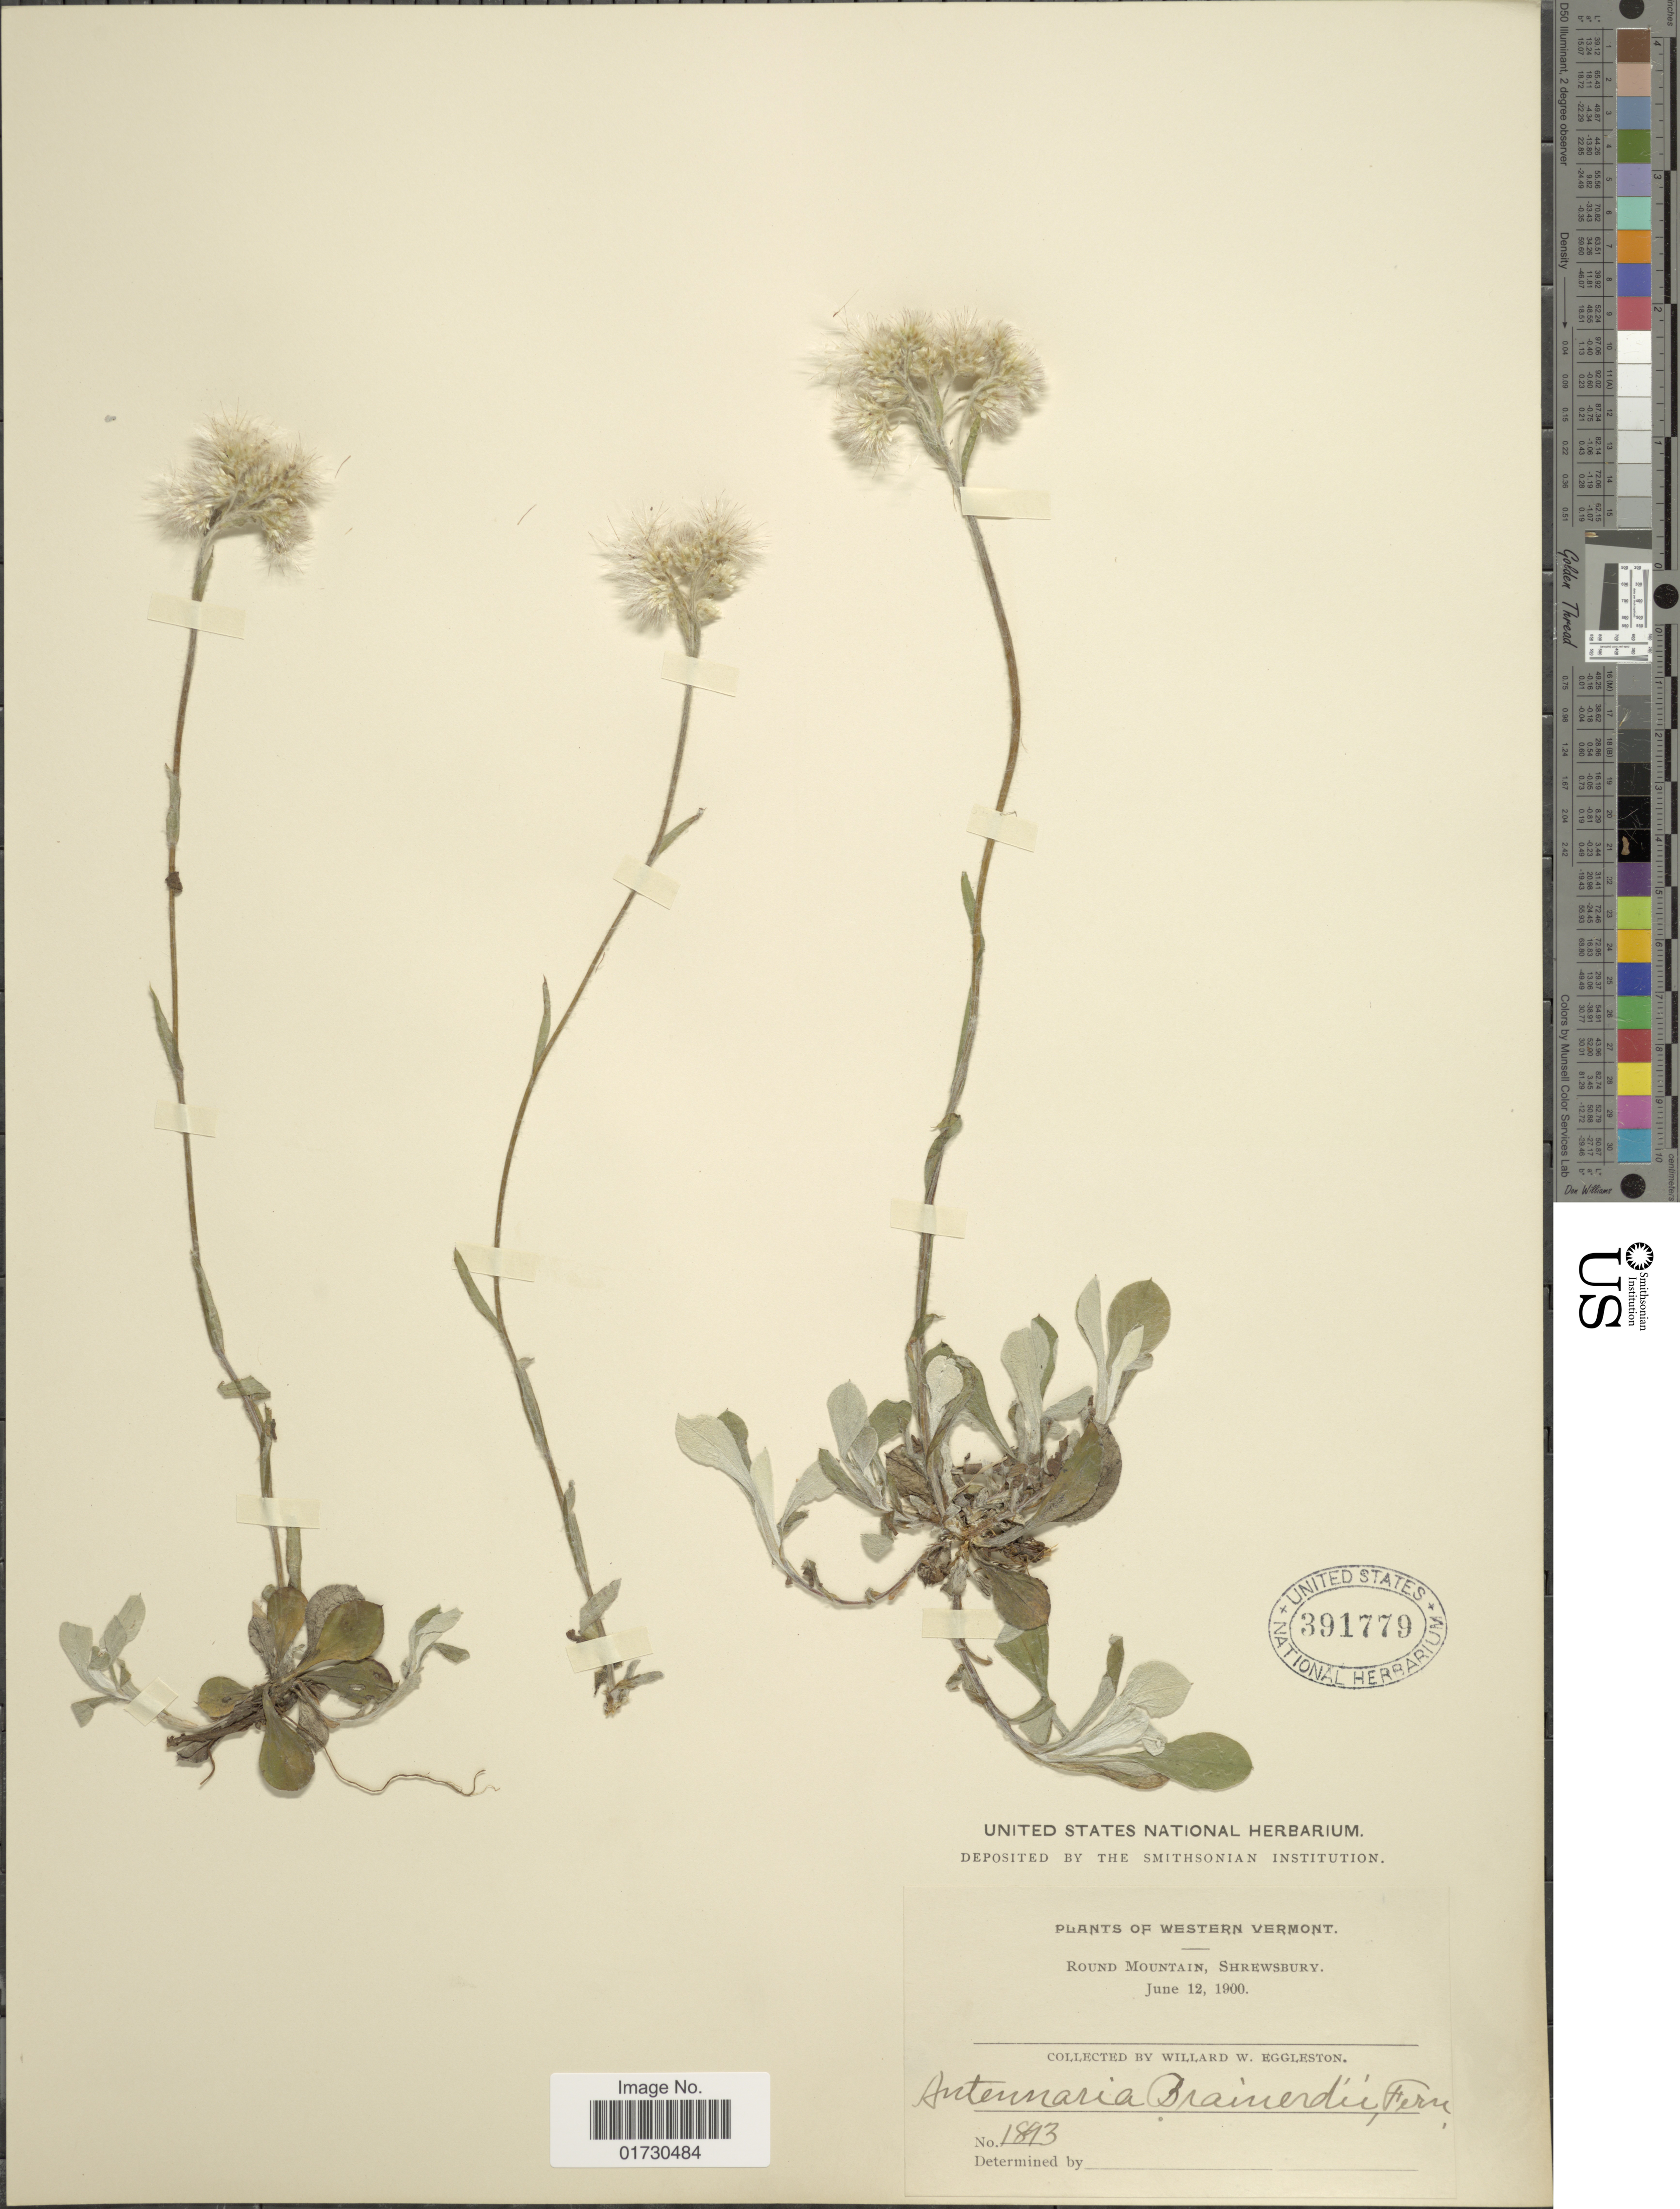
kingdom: Plantae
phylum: Tracheophyta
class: Magnoliopsida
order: Asterales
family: Asteraceae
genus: Antennaria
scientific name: Antennaria brainerdii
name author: Fernald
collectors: W. W. Eggleston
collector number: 1893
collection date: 1900-06-12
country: United States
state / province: Vermont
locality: Western Vermont, Round Mountain, Shrewsbury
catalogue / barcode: US 391779